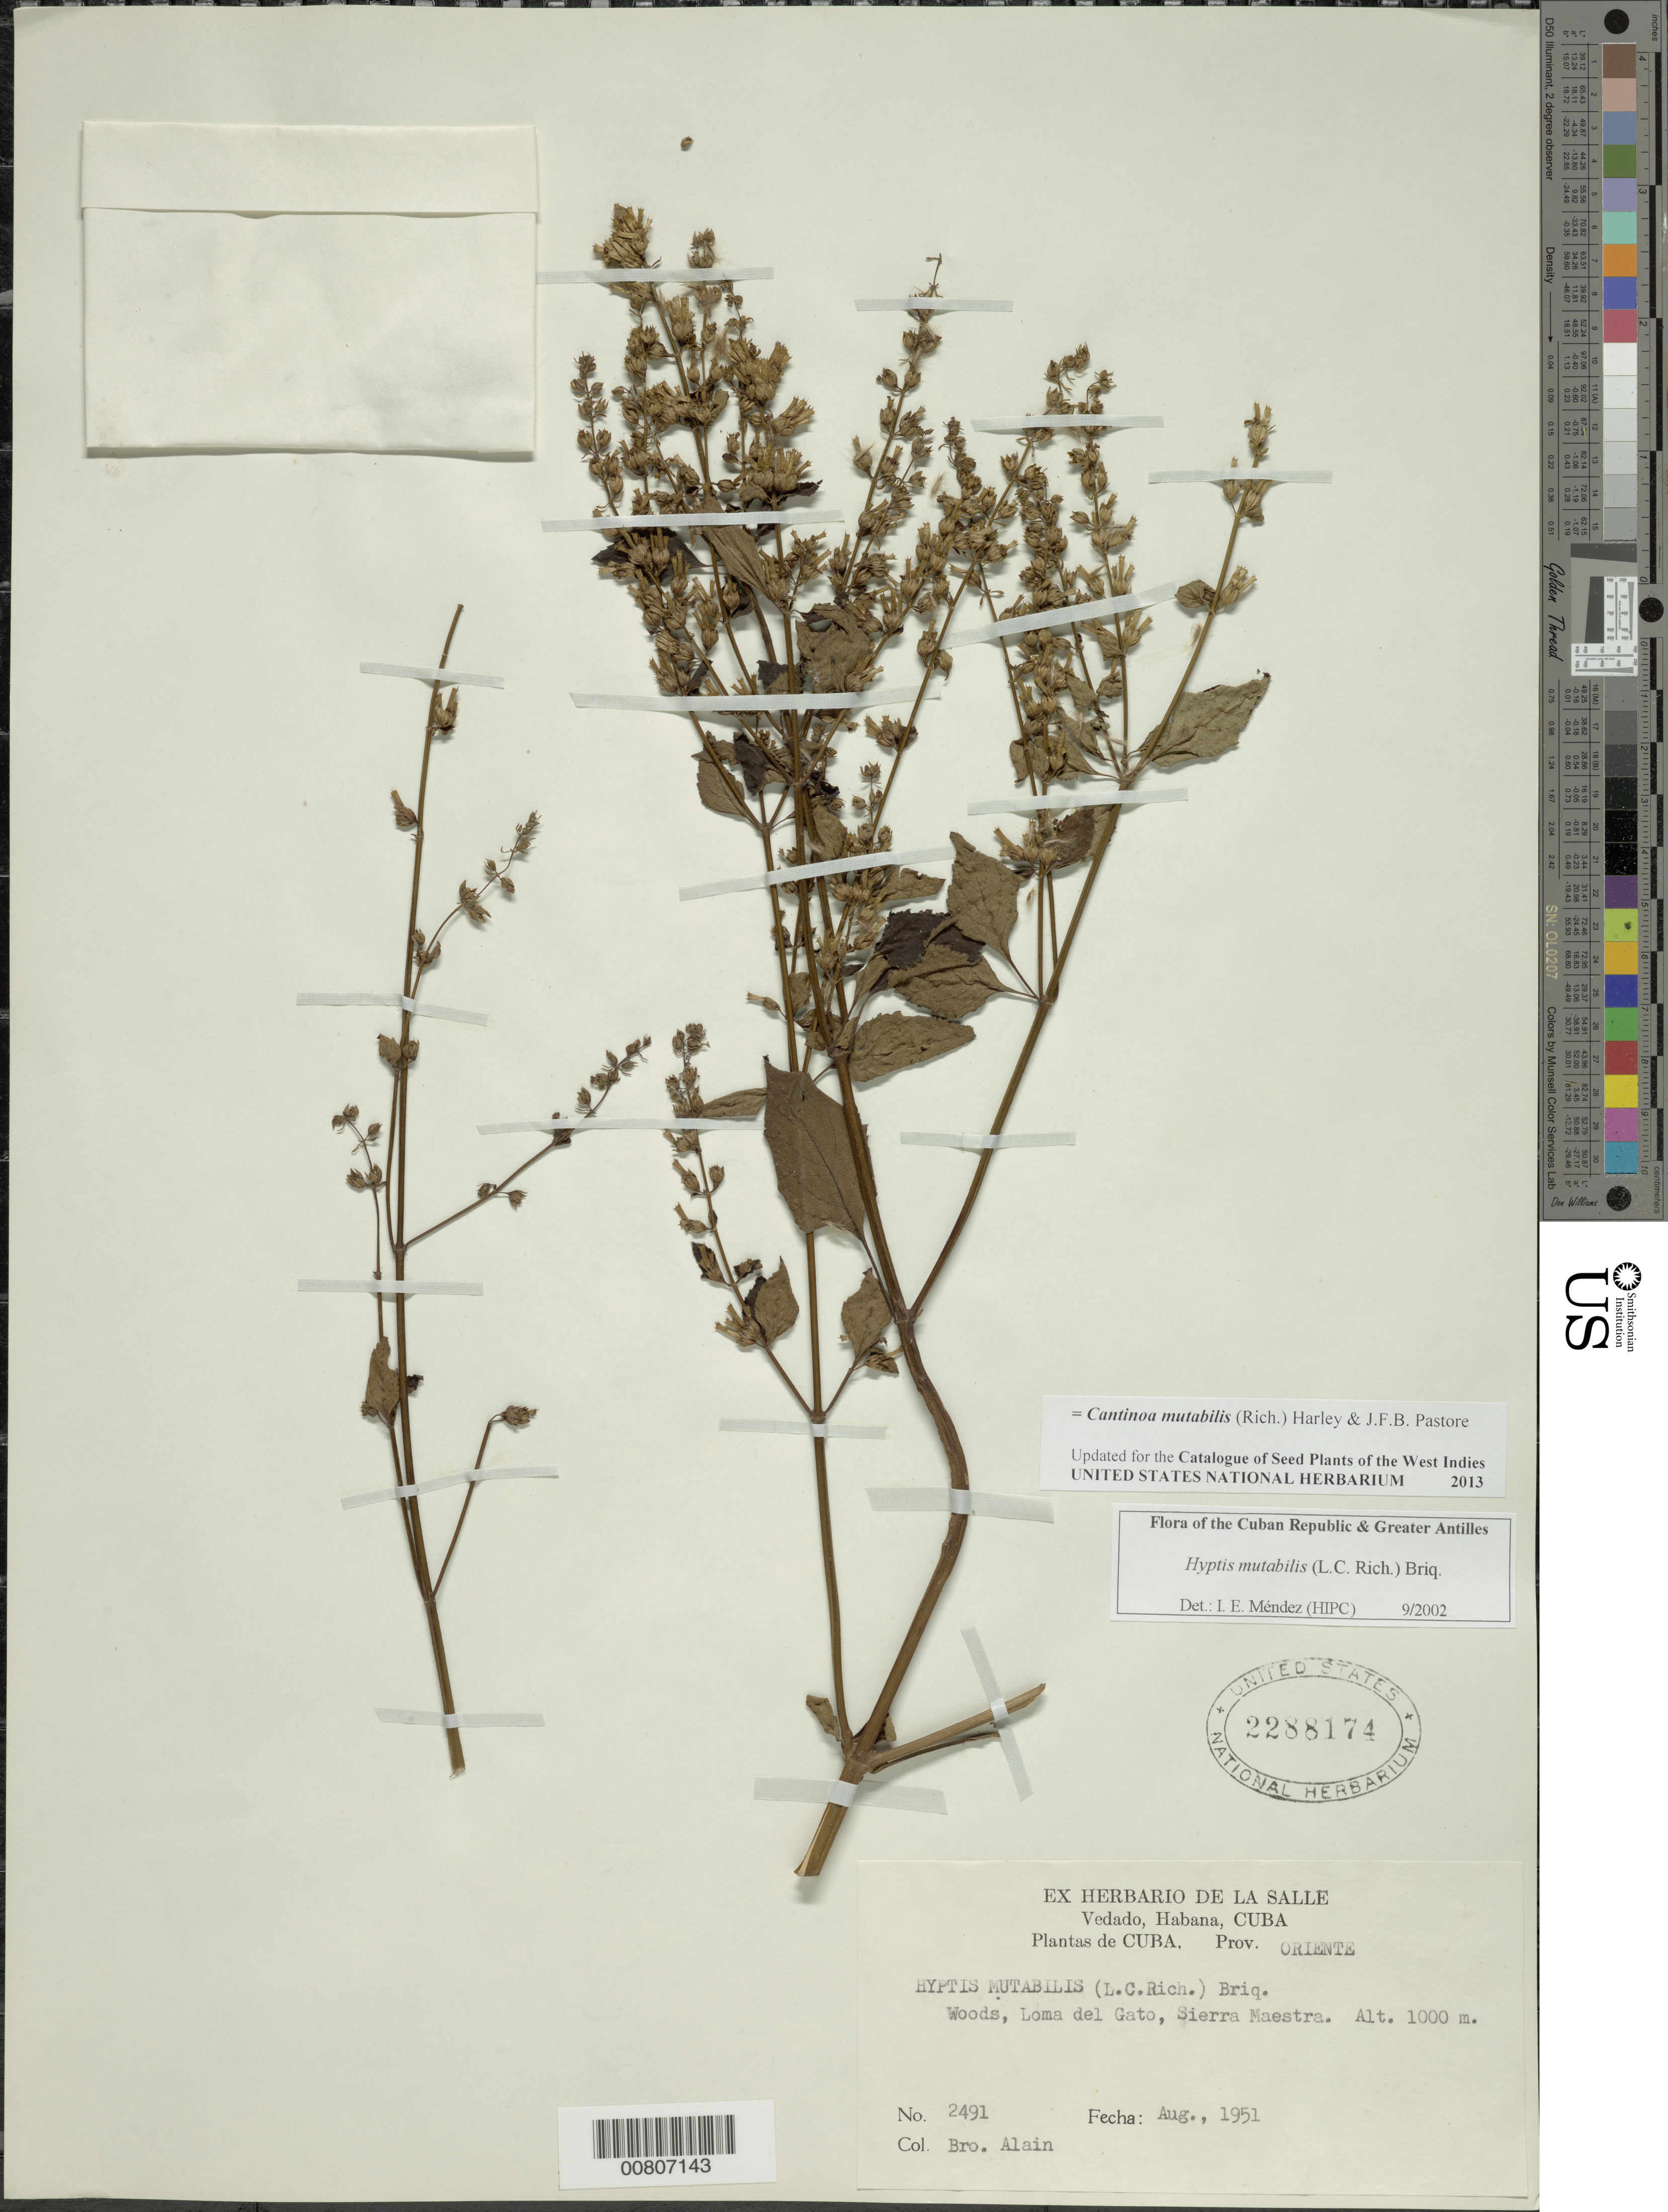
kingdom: Plantae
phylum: Tracheophyta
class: Magnoliopsida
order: Lamiales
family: Lamiaceae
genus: Hyptis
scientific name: Hyptis mutabilis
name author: (Rich.) Briq.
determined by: Méndez, Isidro E., (HIPC)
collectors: A. H. Liogier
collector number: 2491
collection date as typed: Aug 1951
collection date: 1951-08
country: Cuba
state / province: Oriente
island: Cuba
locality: Loma del Gato, Sierra Maestra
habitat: Woods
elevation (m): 1000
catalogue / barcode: US 2288174